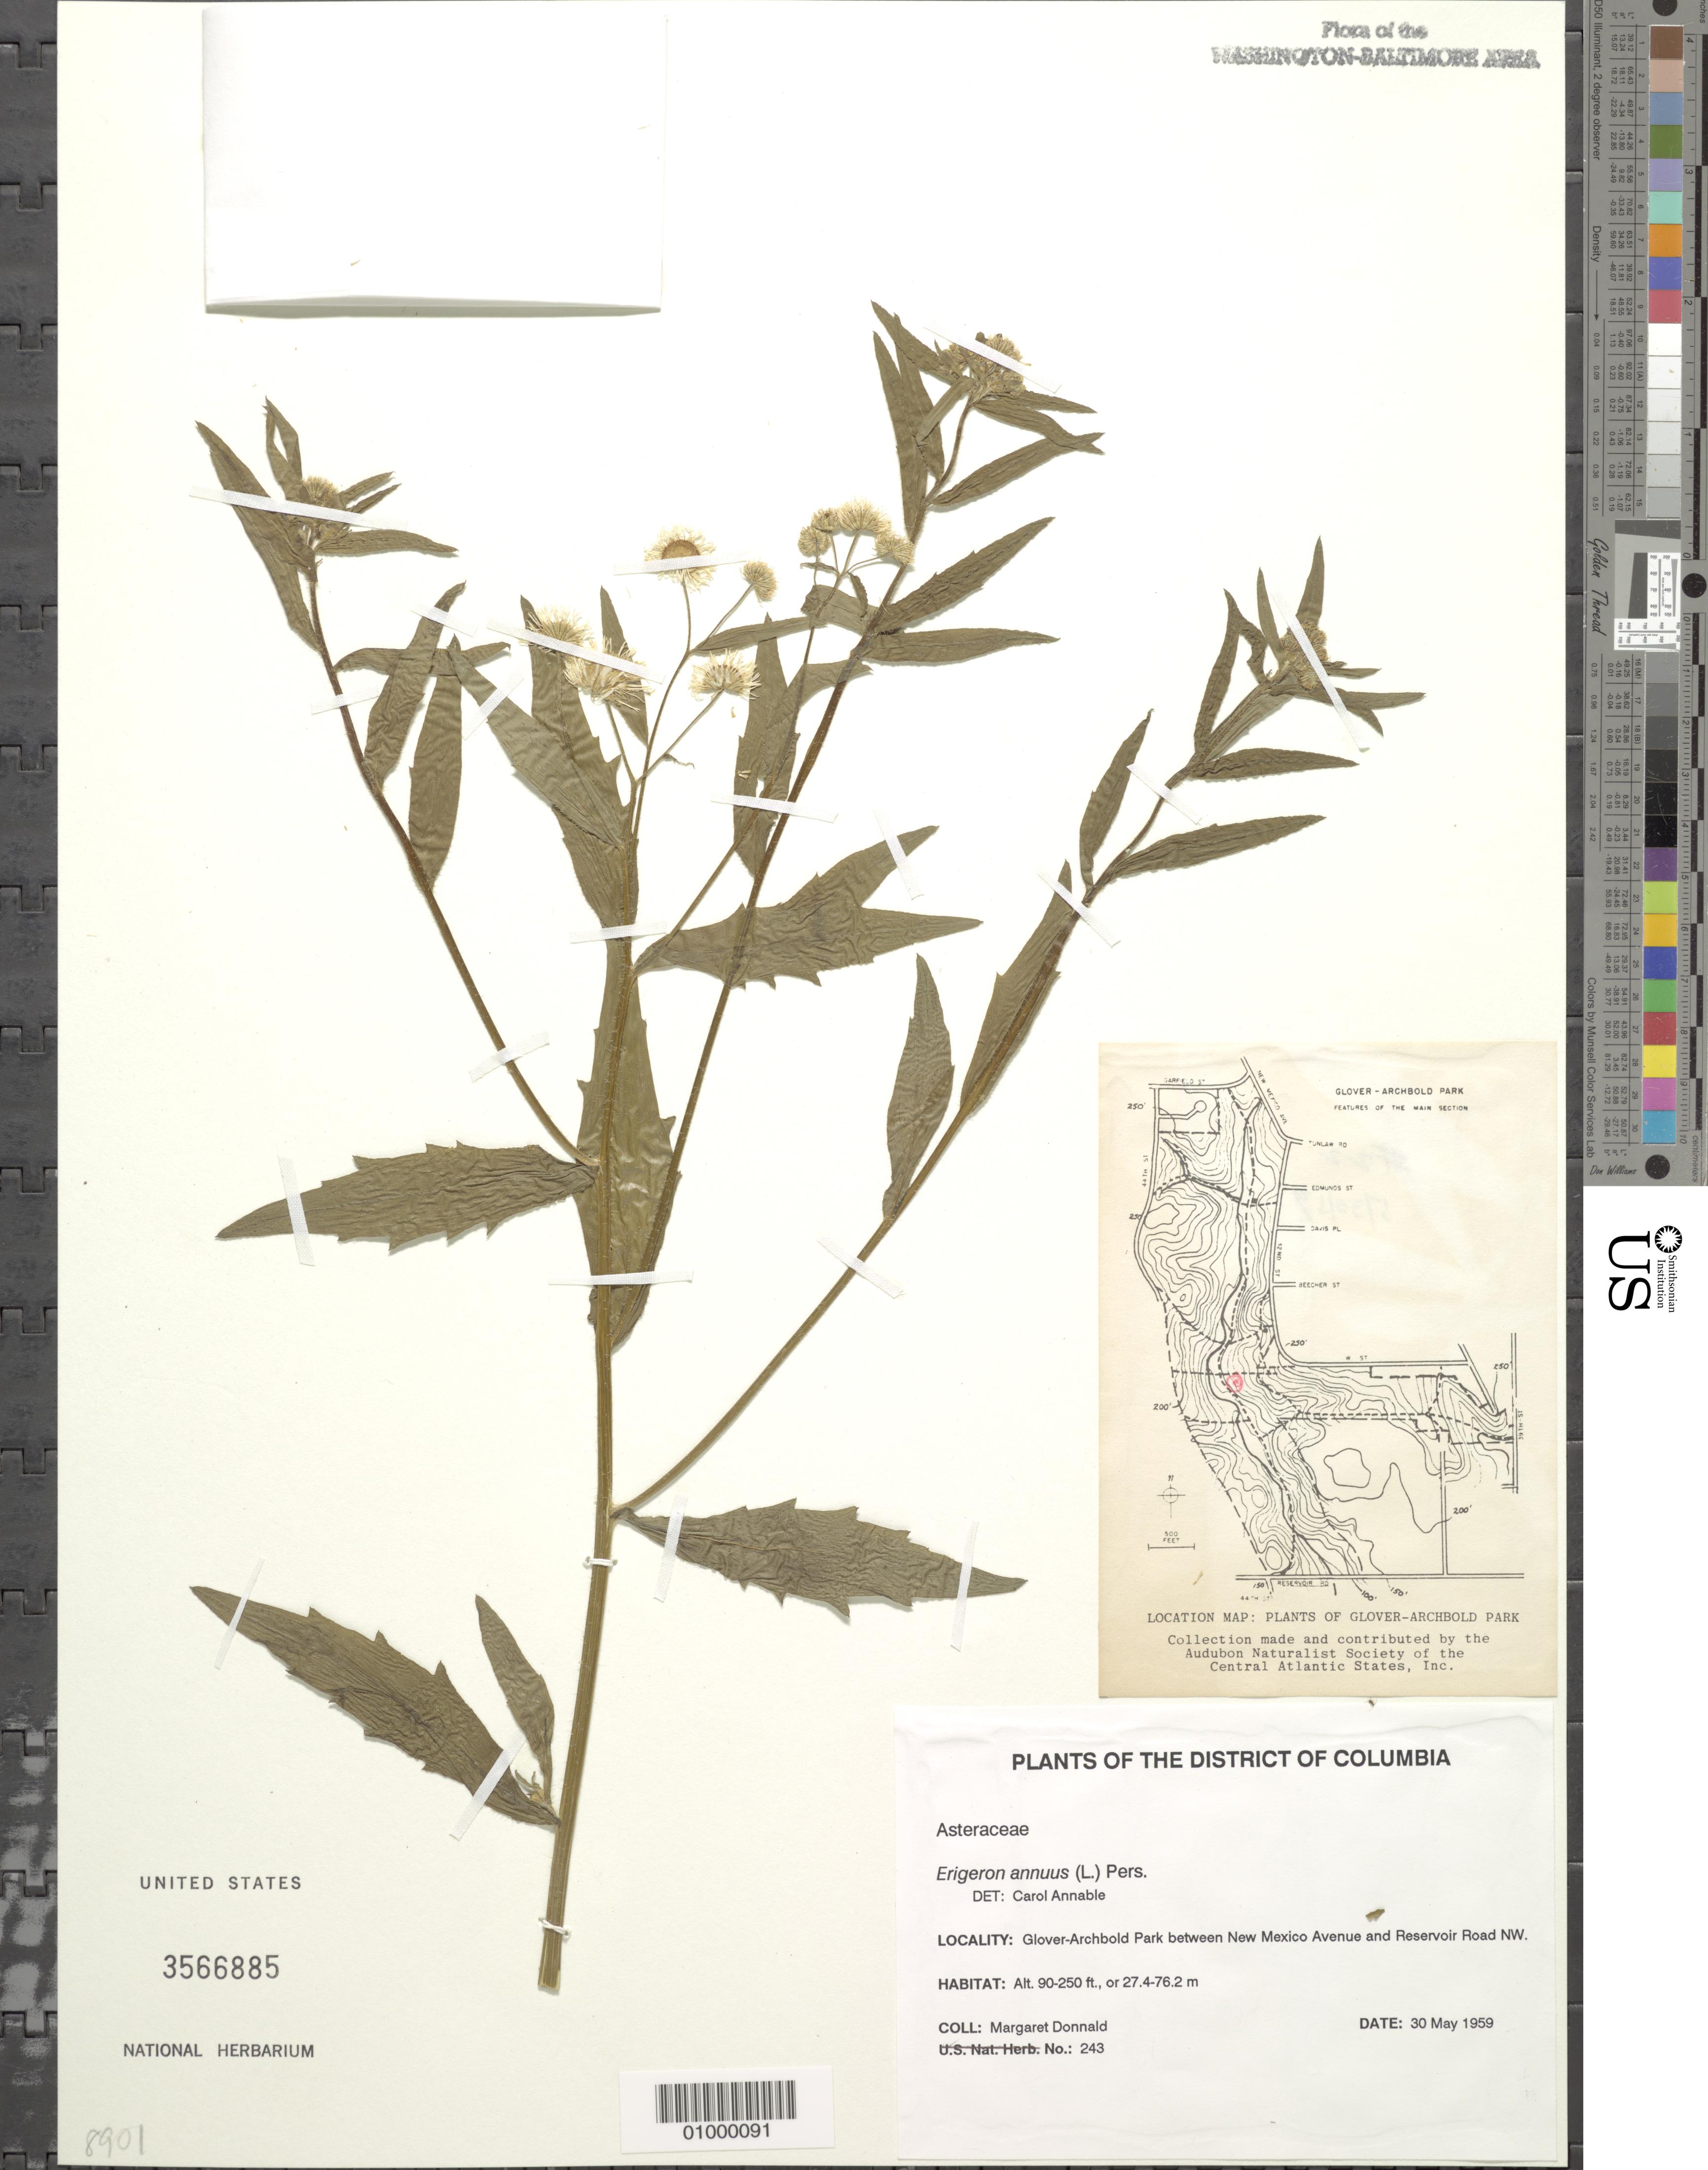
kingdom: Plantae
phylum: Tracheophyta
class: Magnoliopsida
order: Asterales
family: Asteraceae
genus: Erigeron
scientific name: Erigeron annuus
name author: (L.) Pers.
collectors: M. Donnald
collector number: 243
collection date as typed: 30 May 1959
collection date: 1959-05-30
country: United States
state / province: District of Columbia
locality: Glover-Archbold Park between New Mexico Avenue and Reservoir Road NW.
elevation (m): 27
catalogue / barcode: US 3566885